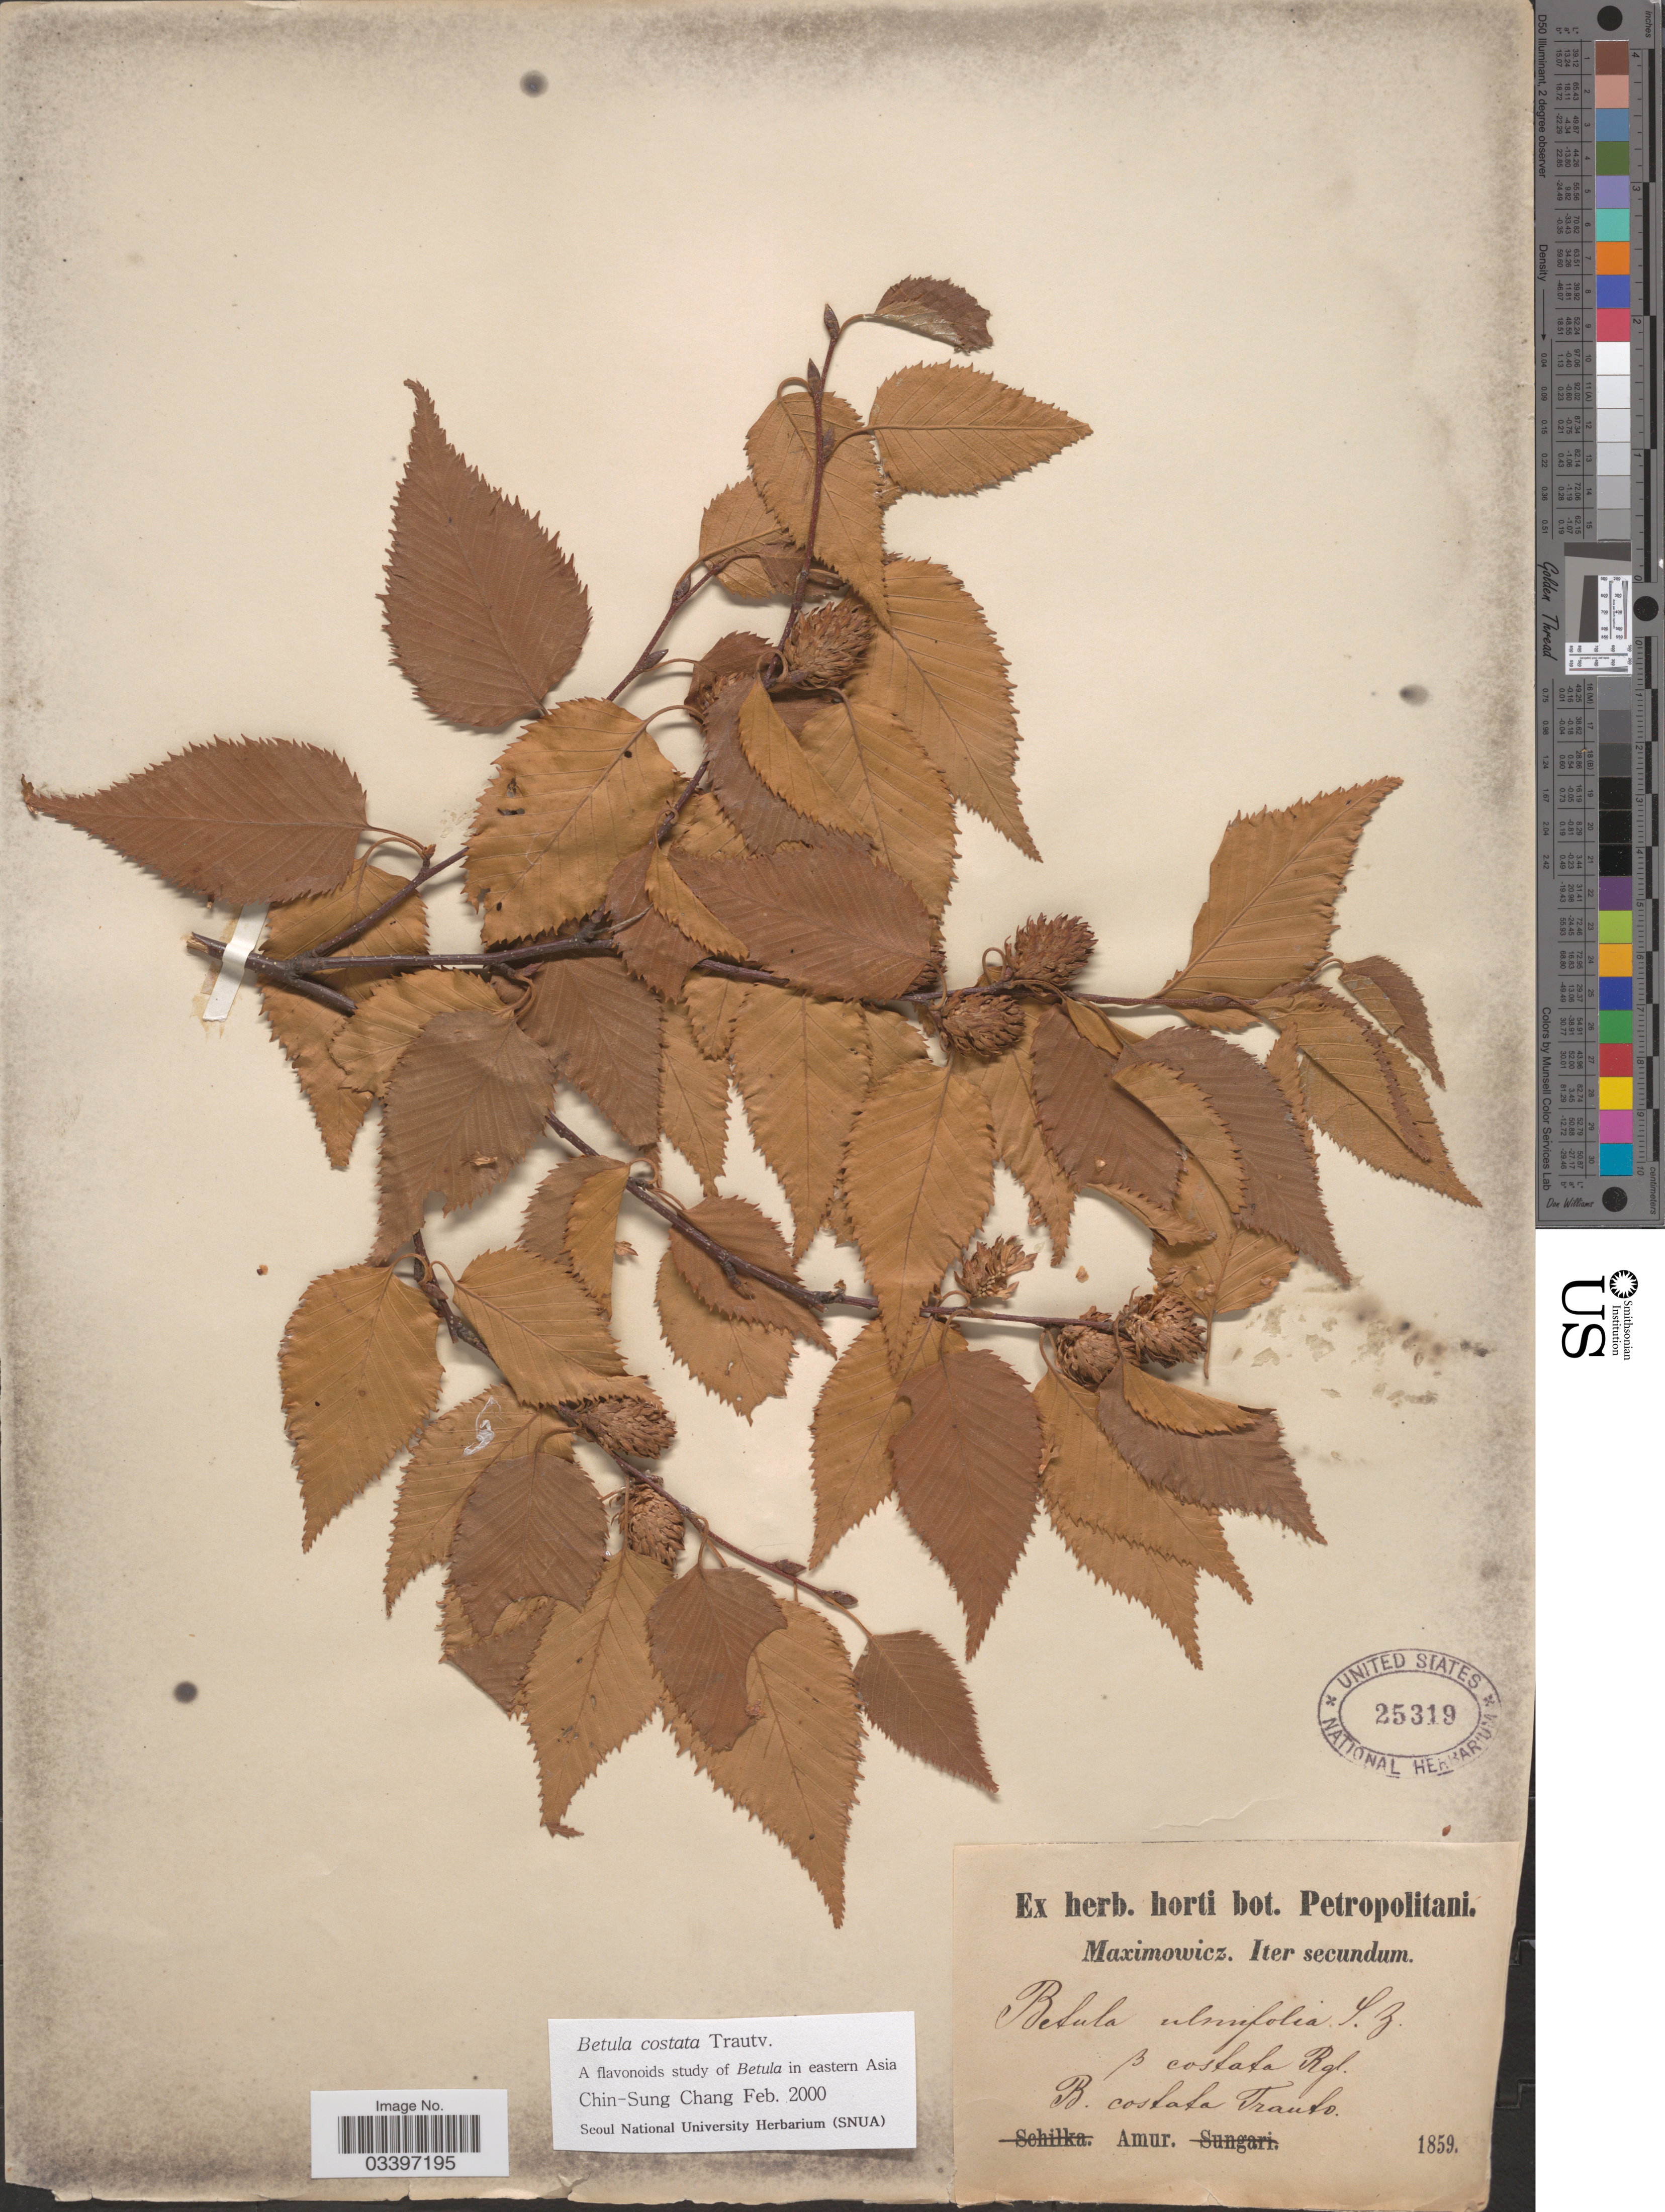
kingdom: Plantae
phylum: Tracheophyta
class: Magnoliopsida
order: Fagales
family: Betulaceae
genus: Betula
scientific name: Betula costata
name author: Trautv.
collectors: -. Maximowicz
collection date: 1859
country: Russian Federation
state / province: Amur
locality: Amur.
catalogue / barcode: US 25319